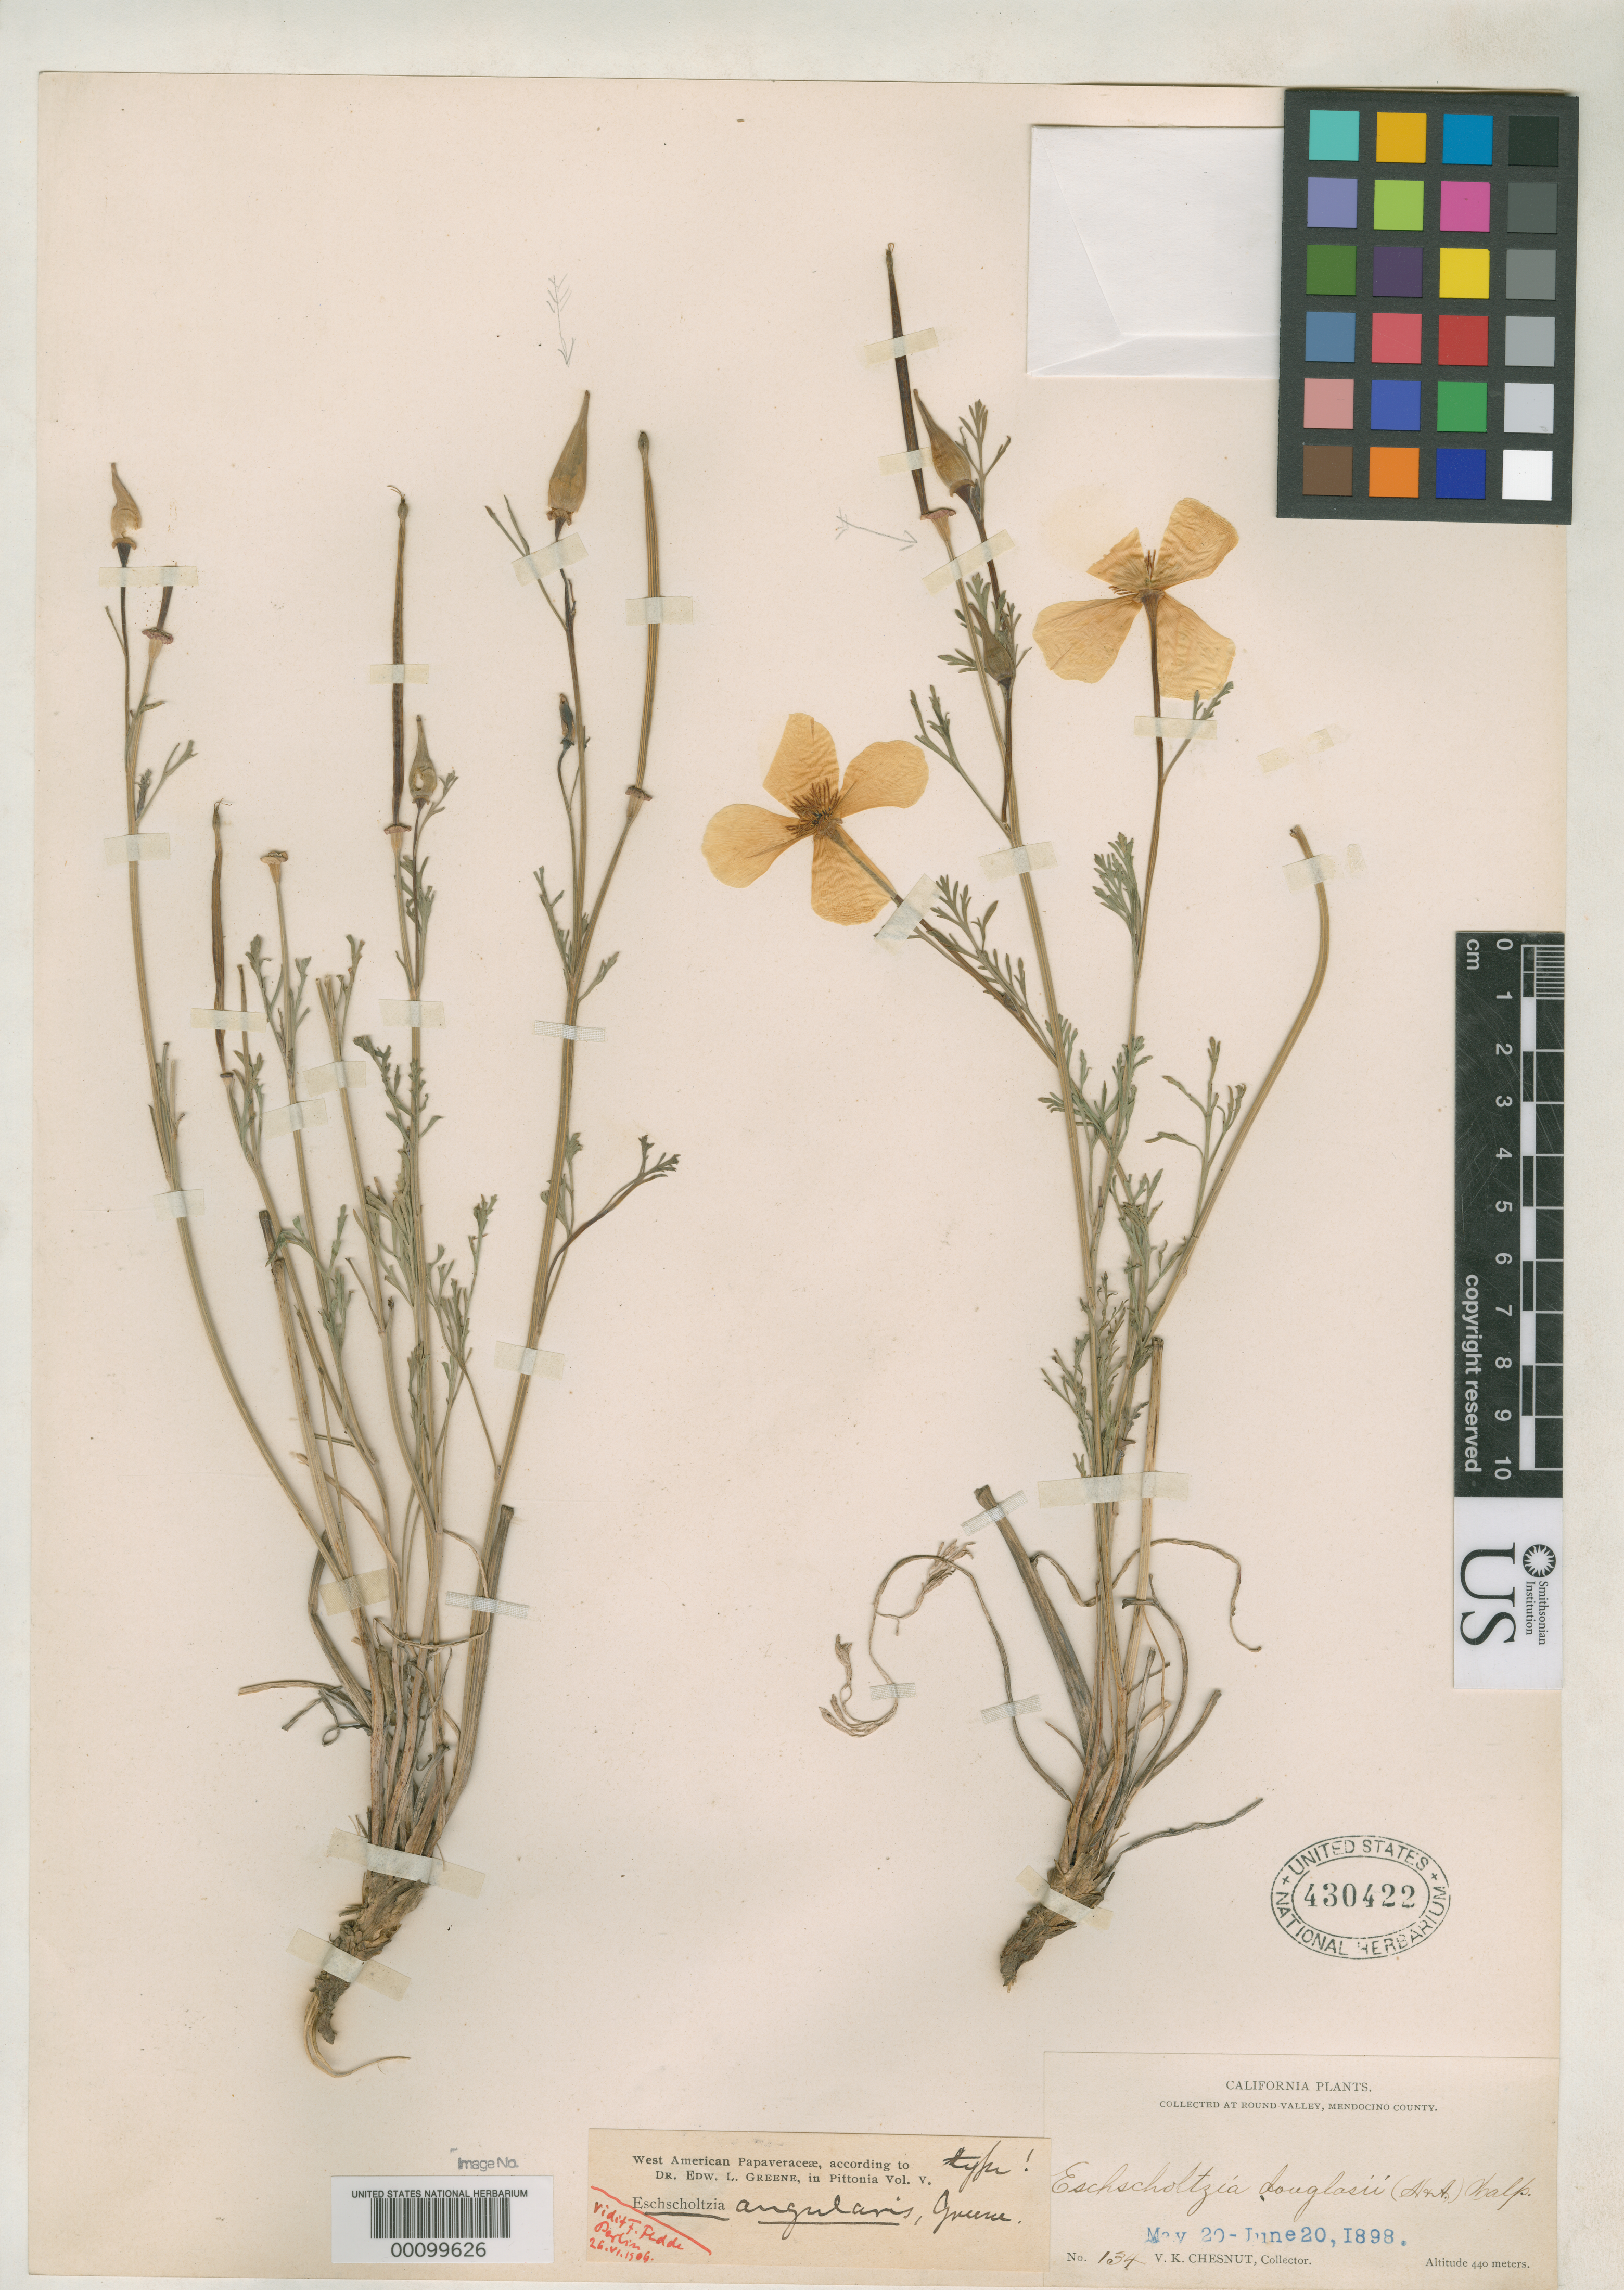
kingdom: Plantae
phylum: Tracheophyta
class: Magnoliopsida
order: Ranunculales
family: Papaveraceae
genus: Eschscholzia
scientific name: Eschscholzia angularis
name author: Greene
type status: Syntype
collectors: V. K. Chesnut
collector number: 134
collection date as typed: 20 May 1898 to 20 Jun 1898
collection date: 1898-05-20/1898-06-20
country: United States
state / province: California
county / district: Mendocino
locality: Round Valley.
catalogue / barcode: US 430422